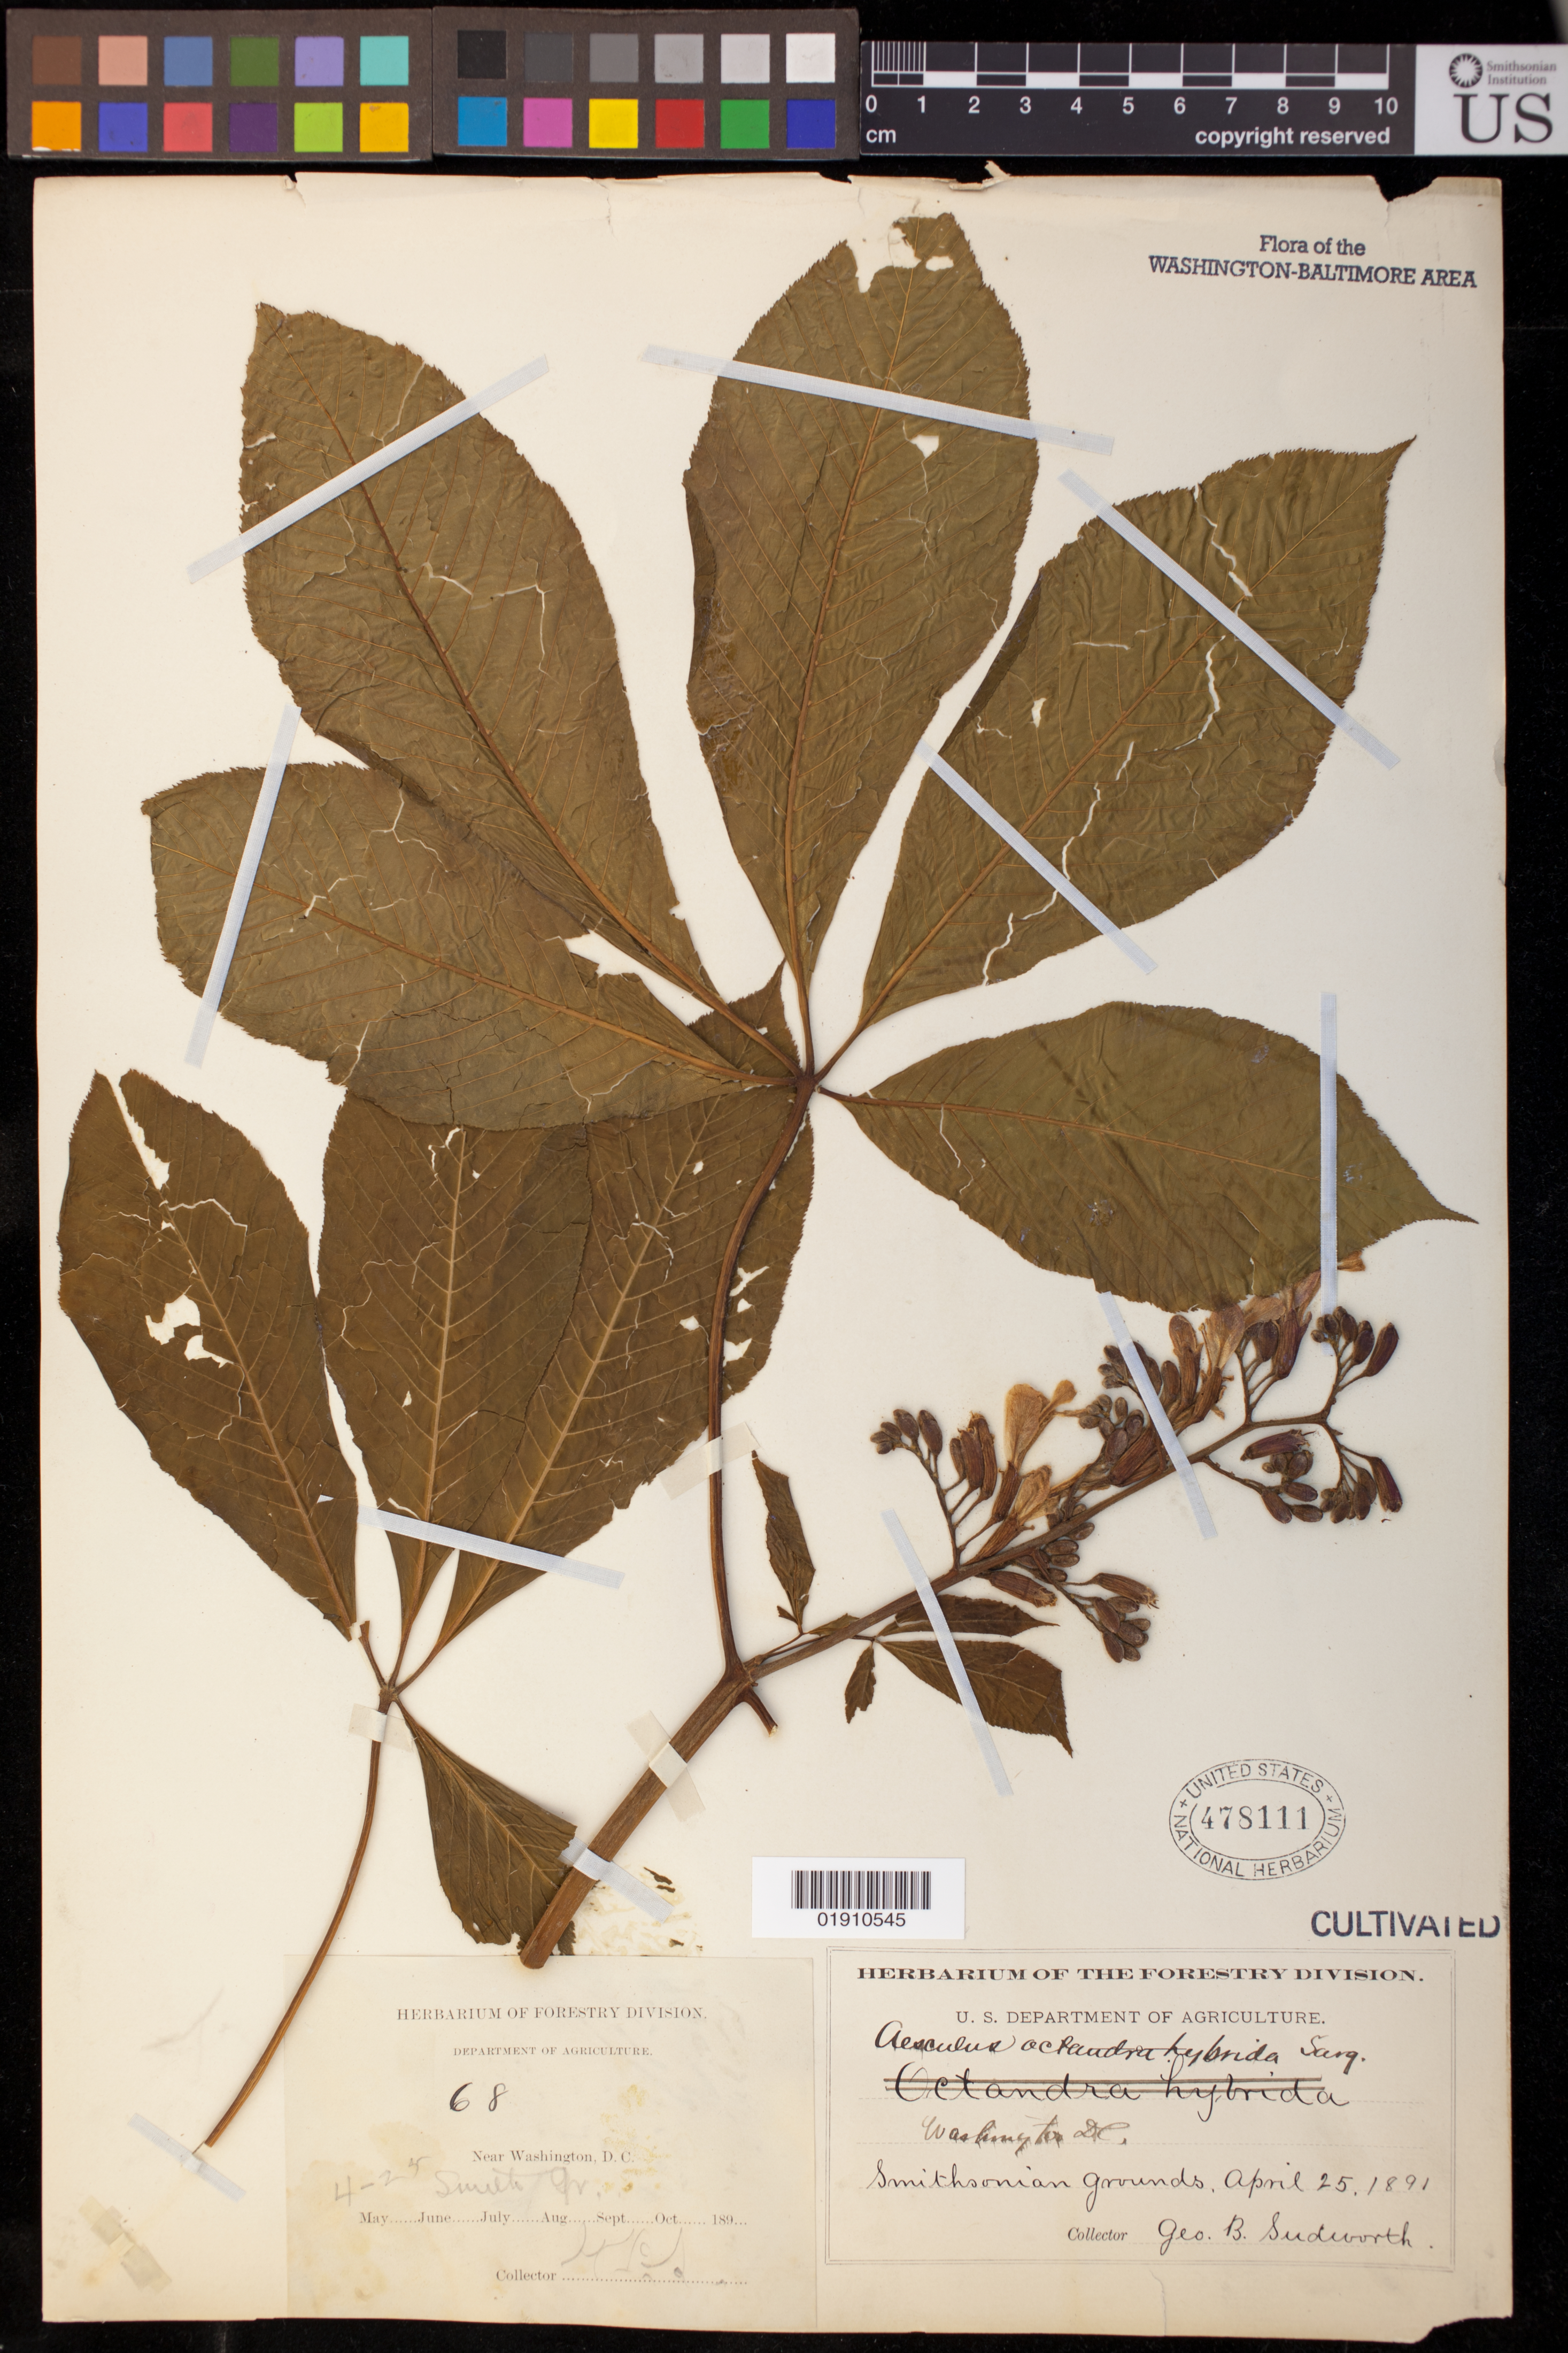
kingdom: Plantae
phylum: Tracheophyta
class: Magnoliopsida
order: Sapindales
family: Sapindaceae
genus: Aesculus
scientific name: Aesculus x hybrida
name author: DC.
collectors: G. B. Sudworth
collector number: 68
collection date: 1891-04-25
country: United States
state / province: District of Columbia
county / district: Washington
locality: Smithsonian Grounds, Washington DC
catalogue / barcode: US 478111